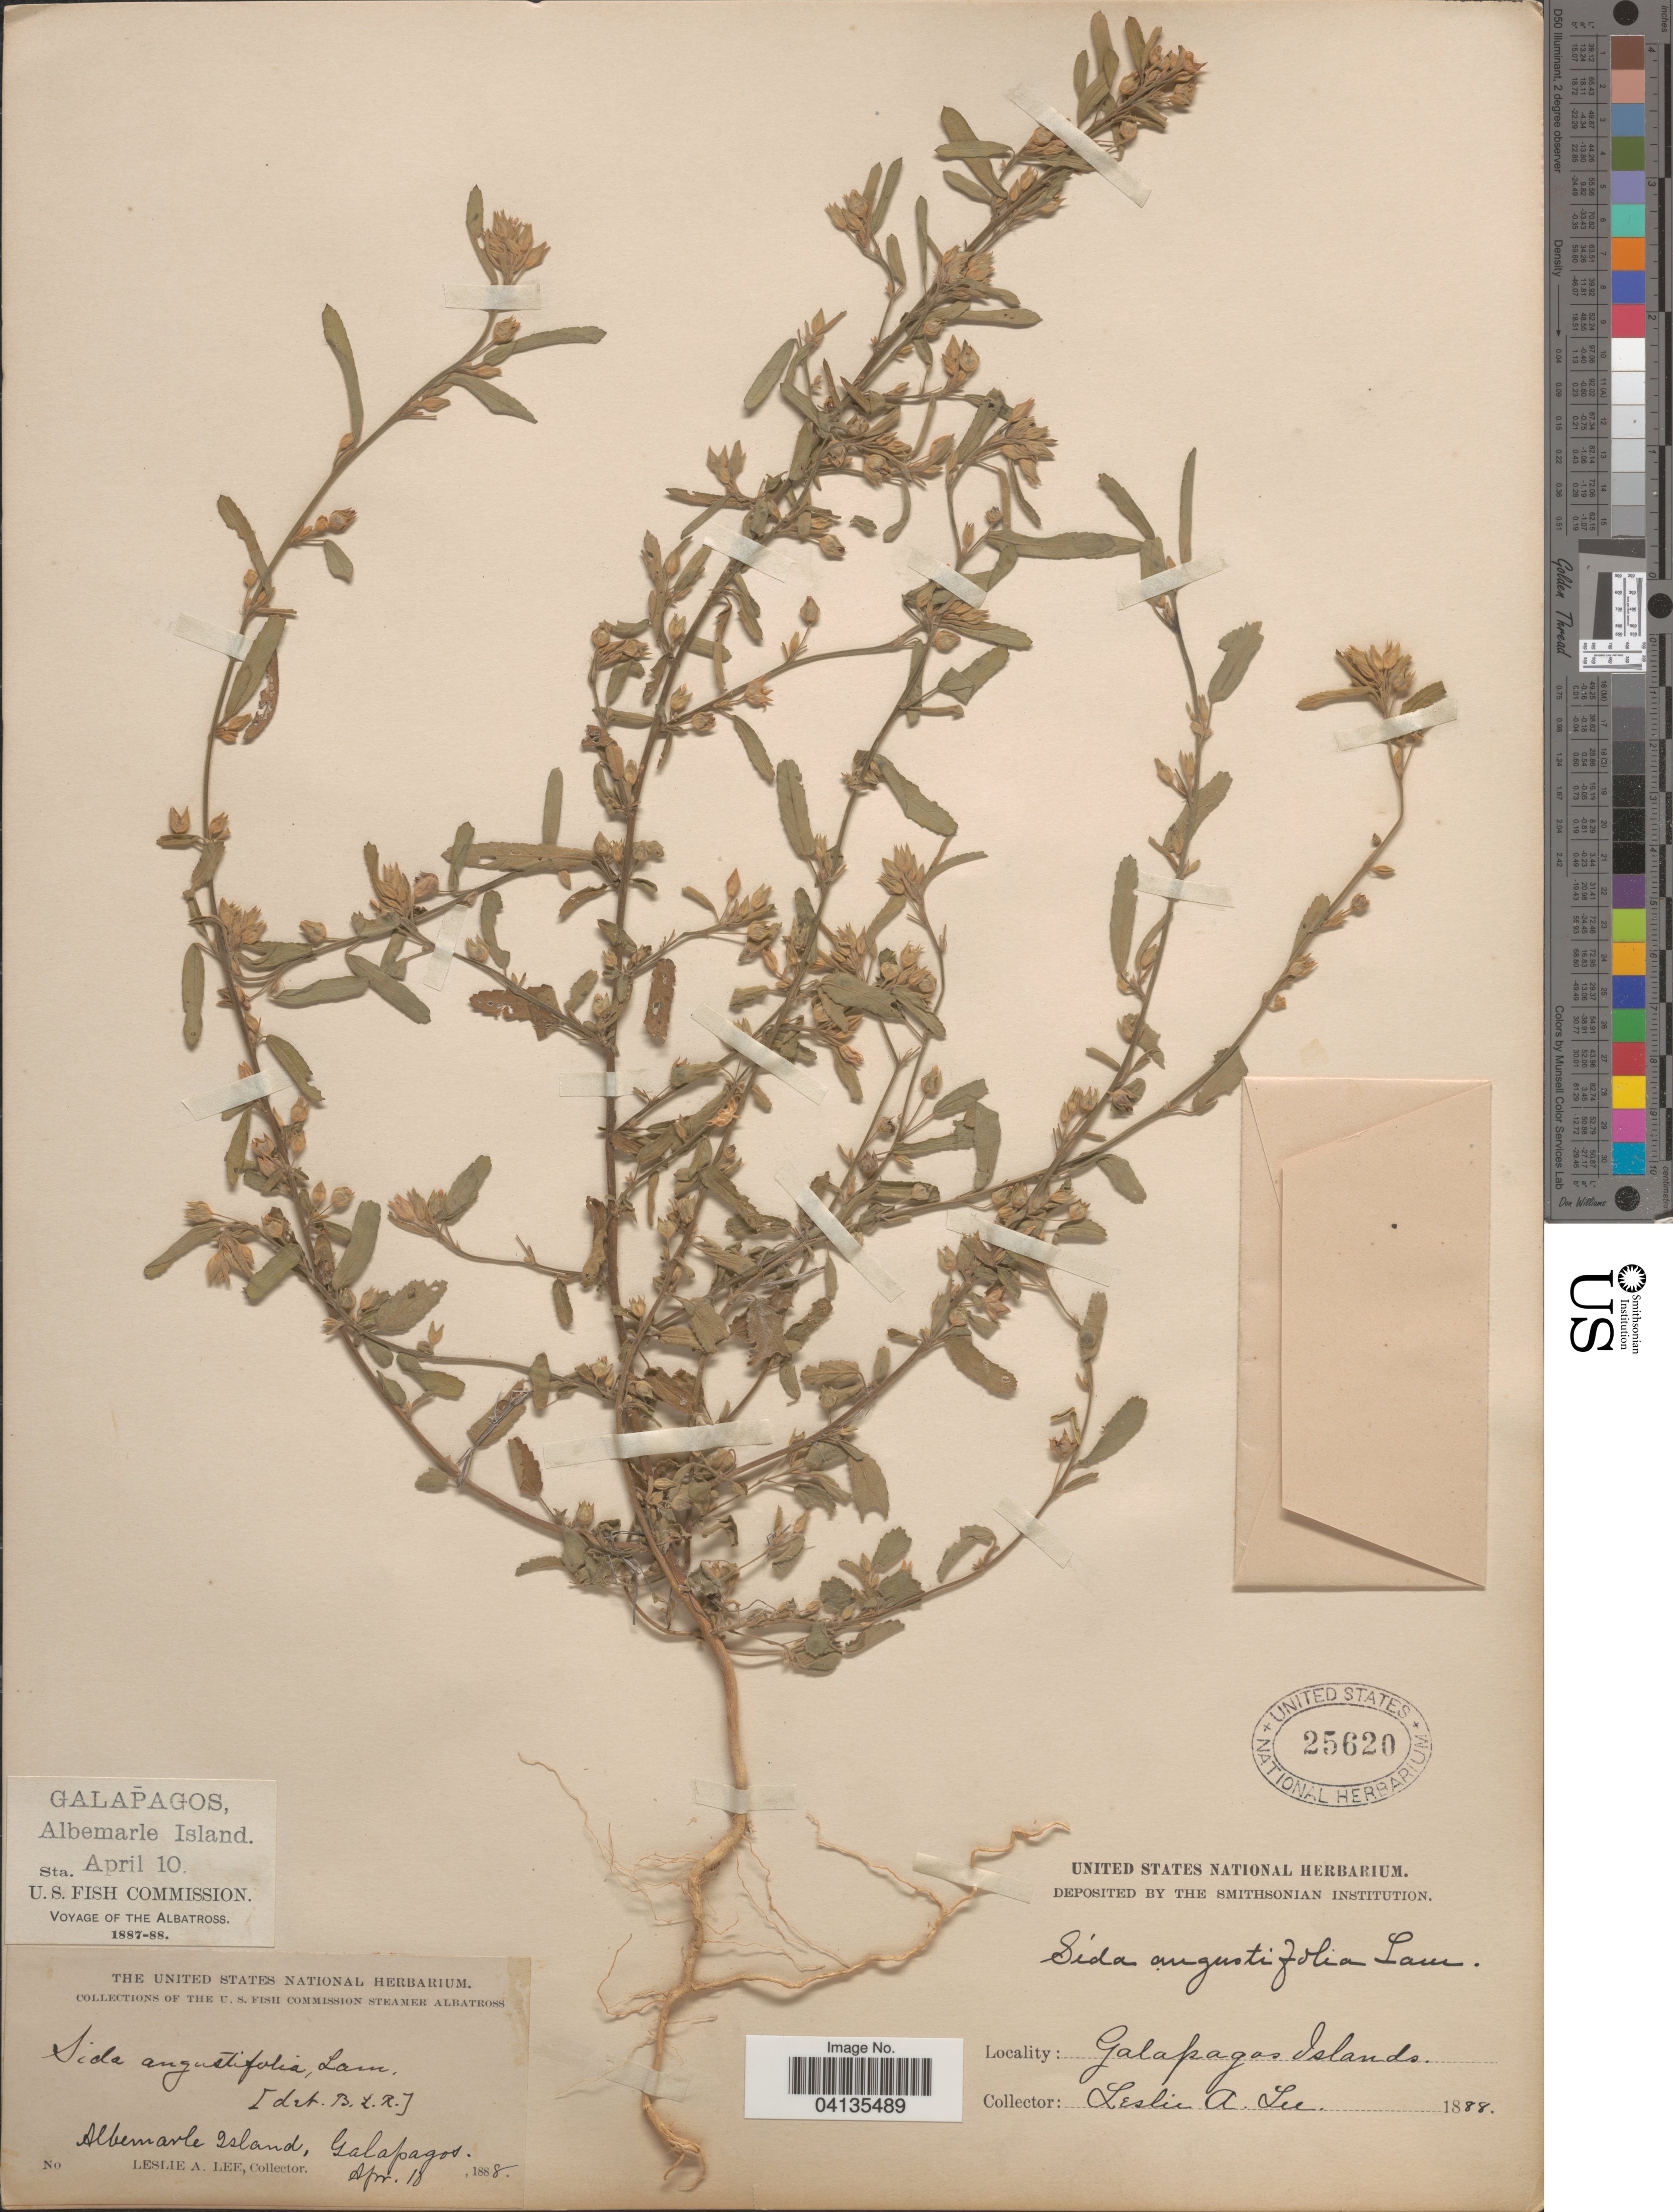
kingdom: Plantae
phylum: Tracheophyta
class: Magnoliopsida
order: Malvales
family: Malvaceae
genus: Sida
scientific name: Sida angustifolia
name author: Lam.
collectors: L. Lee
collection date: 1888-04-18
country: Ecuador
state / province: Colón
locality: Albemarle Island, Galapagos. Galapagos Islands.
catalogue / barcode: US 25620